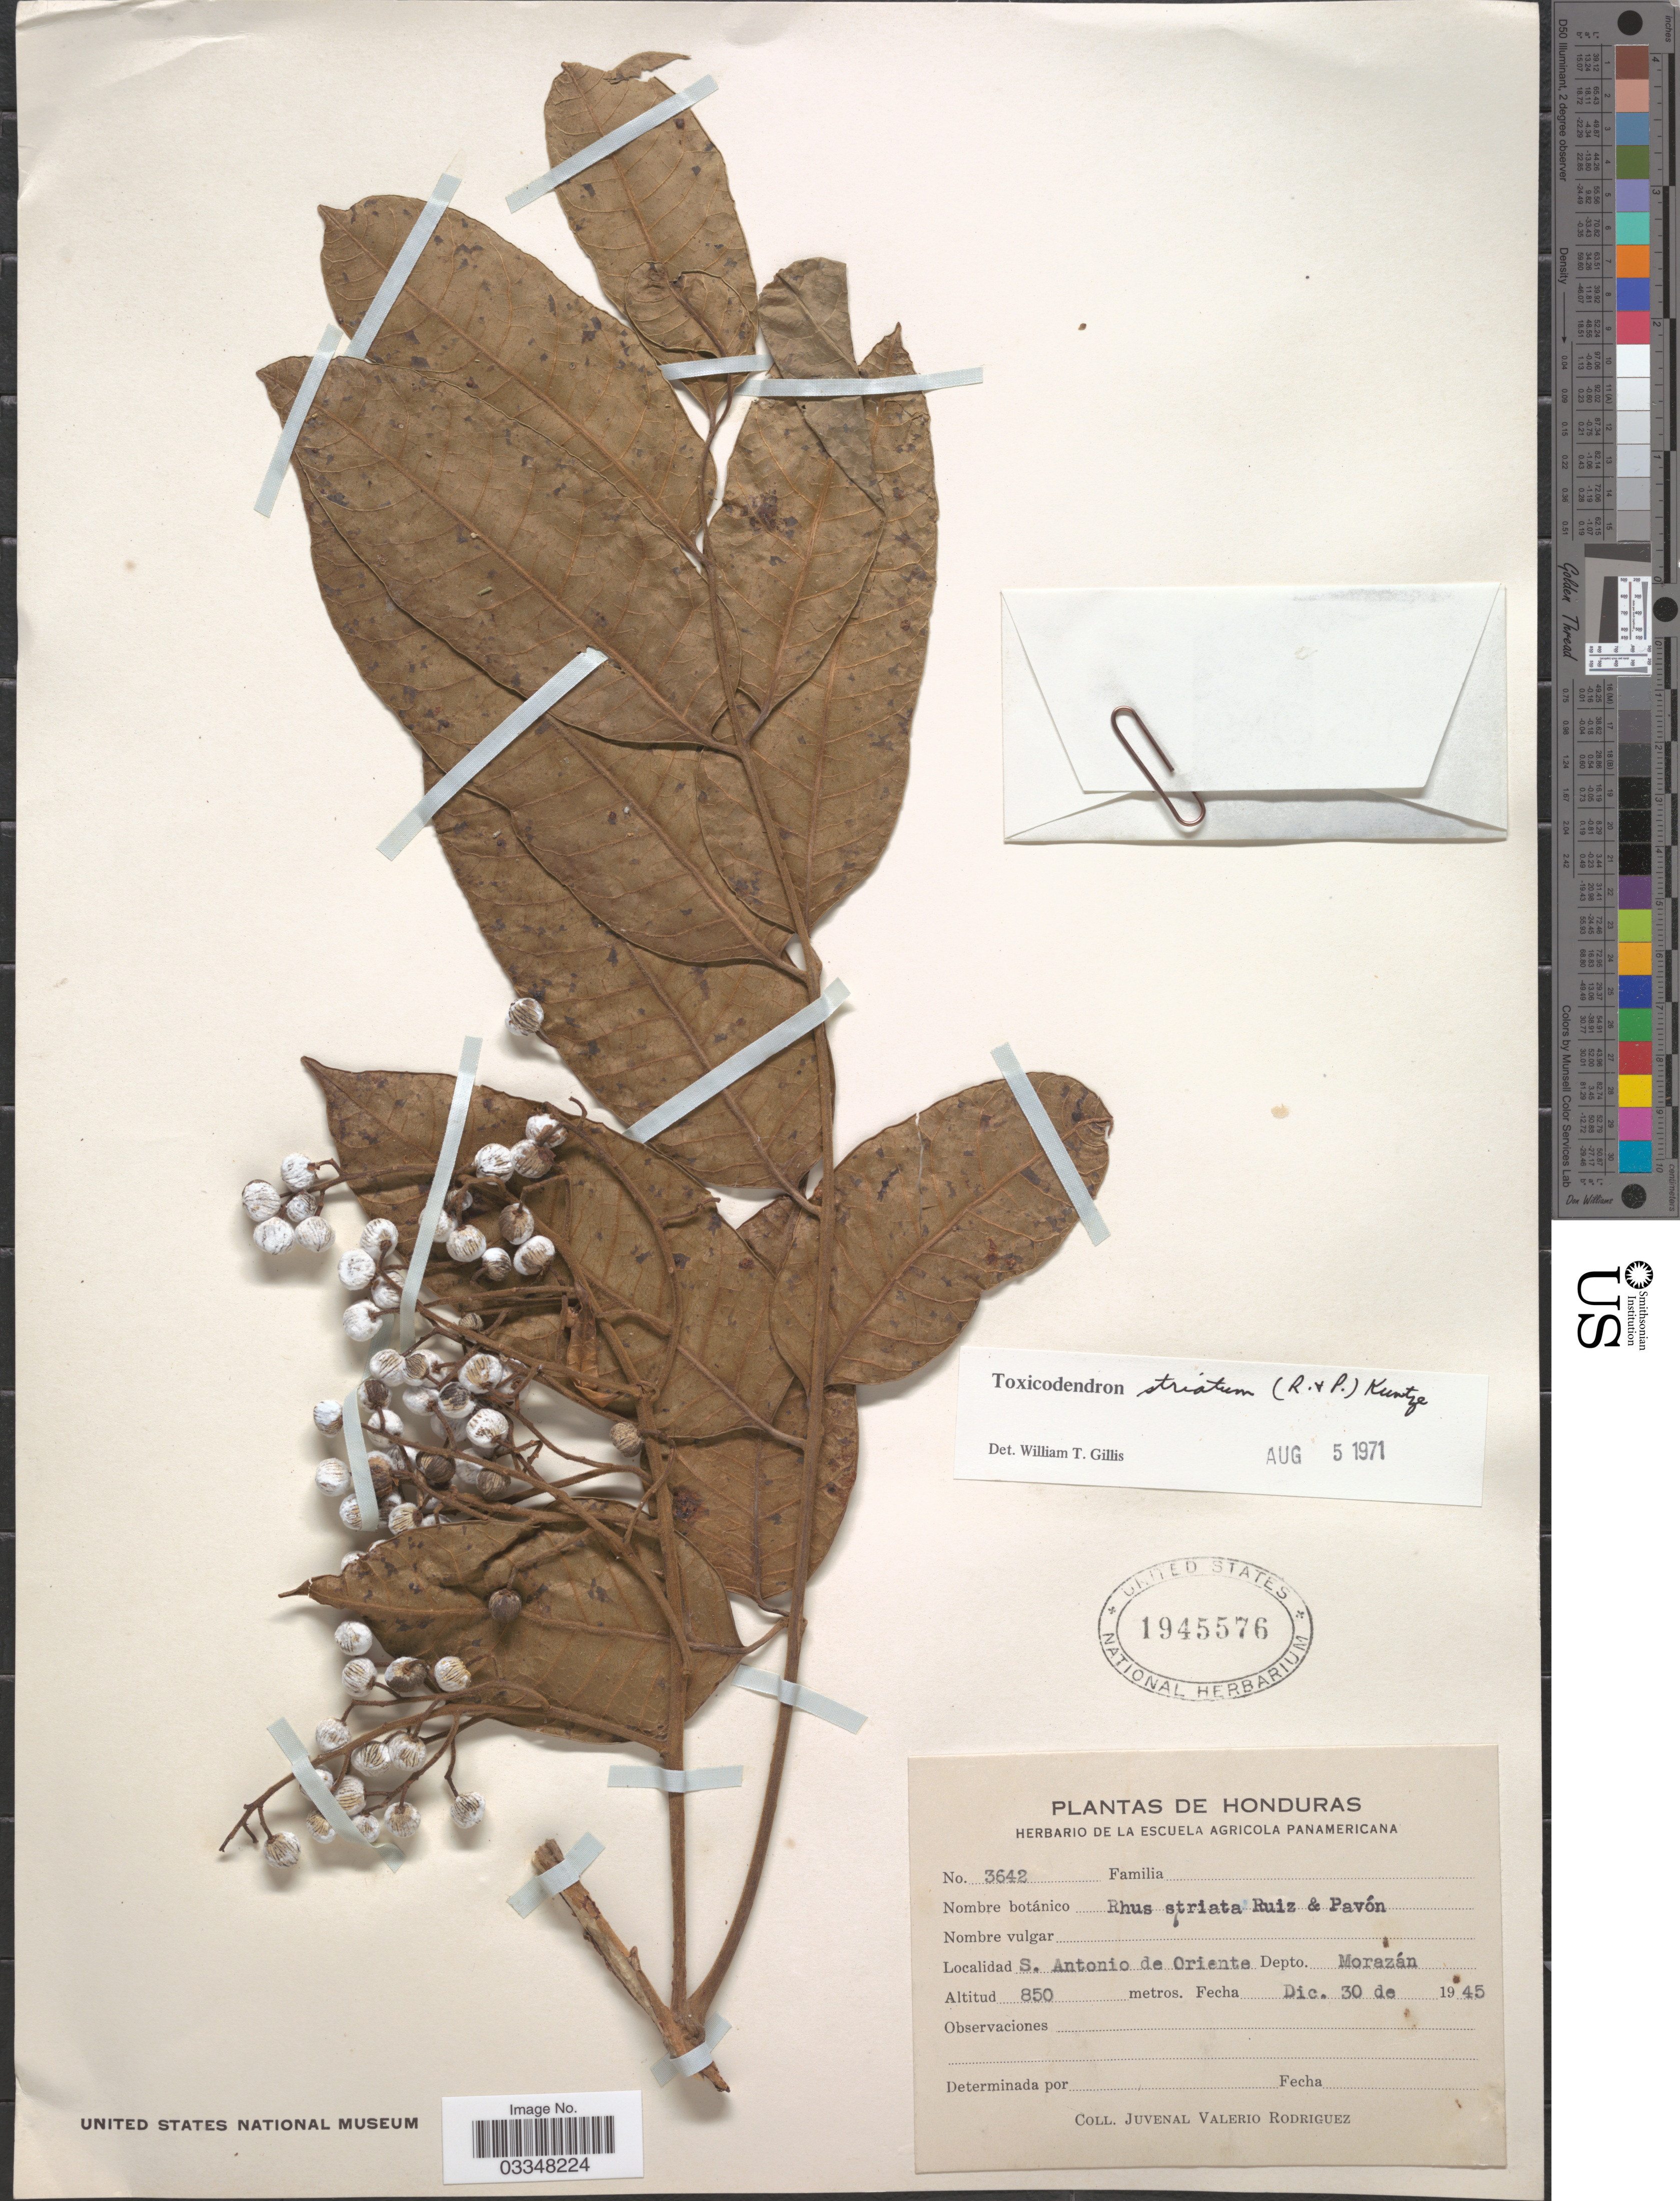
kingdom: Plantae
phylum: Tracheophyta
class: Magnoliopsida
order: Sapindales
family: Anacardiaceae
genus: Toxicodendron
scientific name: Toxicodendron striatum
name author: (Ruiz & Pav.) Kuntze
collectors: J. Valerio R.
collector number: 3642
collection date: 1945-12-30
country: Honduras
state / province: Fco. Morazán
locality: S. Antonio de Oriente. Depto. Morazán.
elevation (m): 850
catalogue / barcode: US 1945576